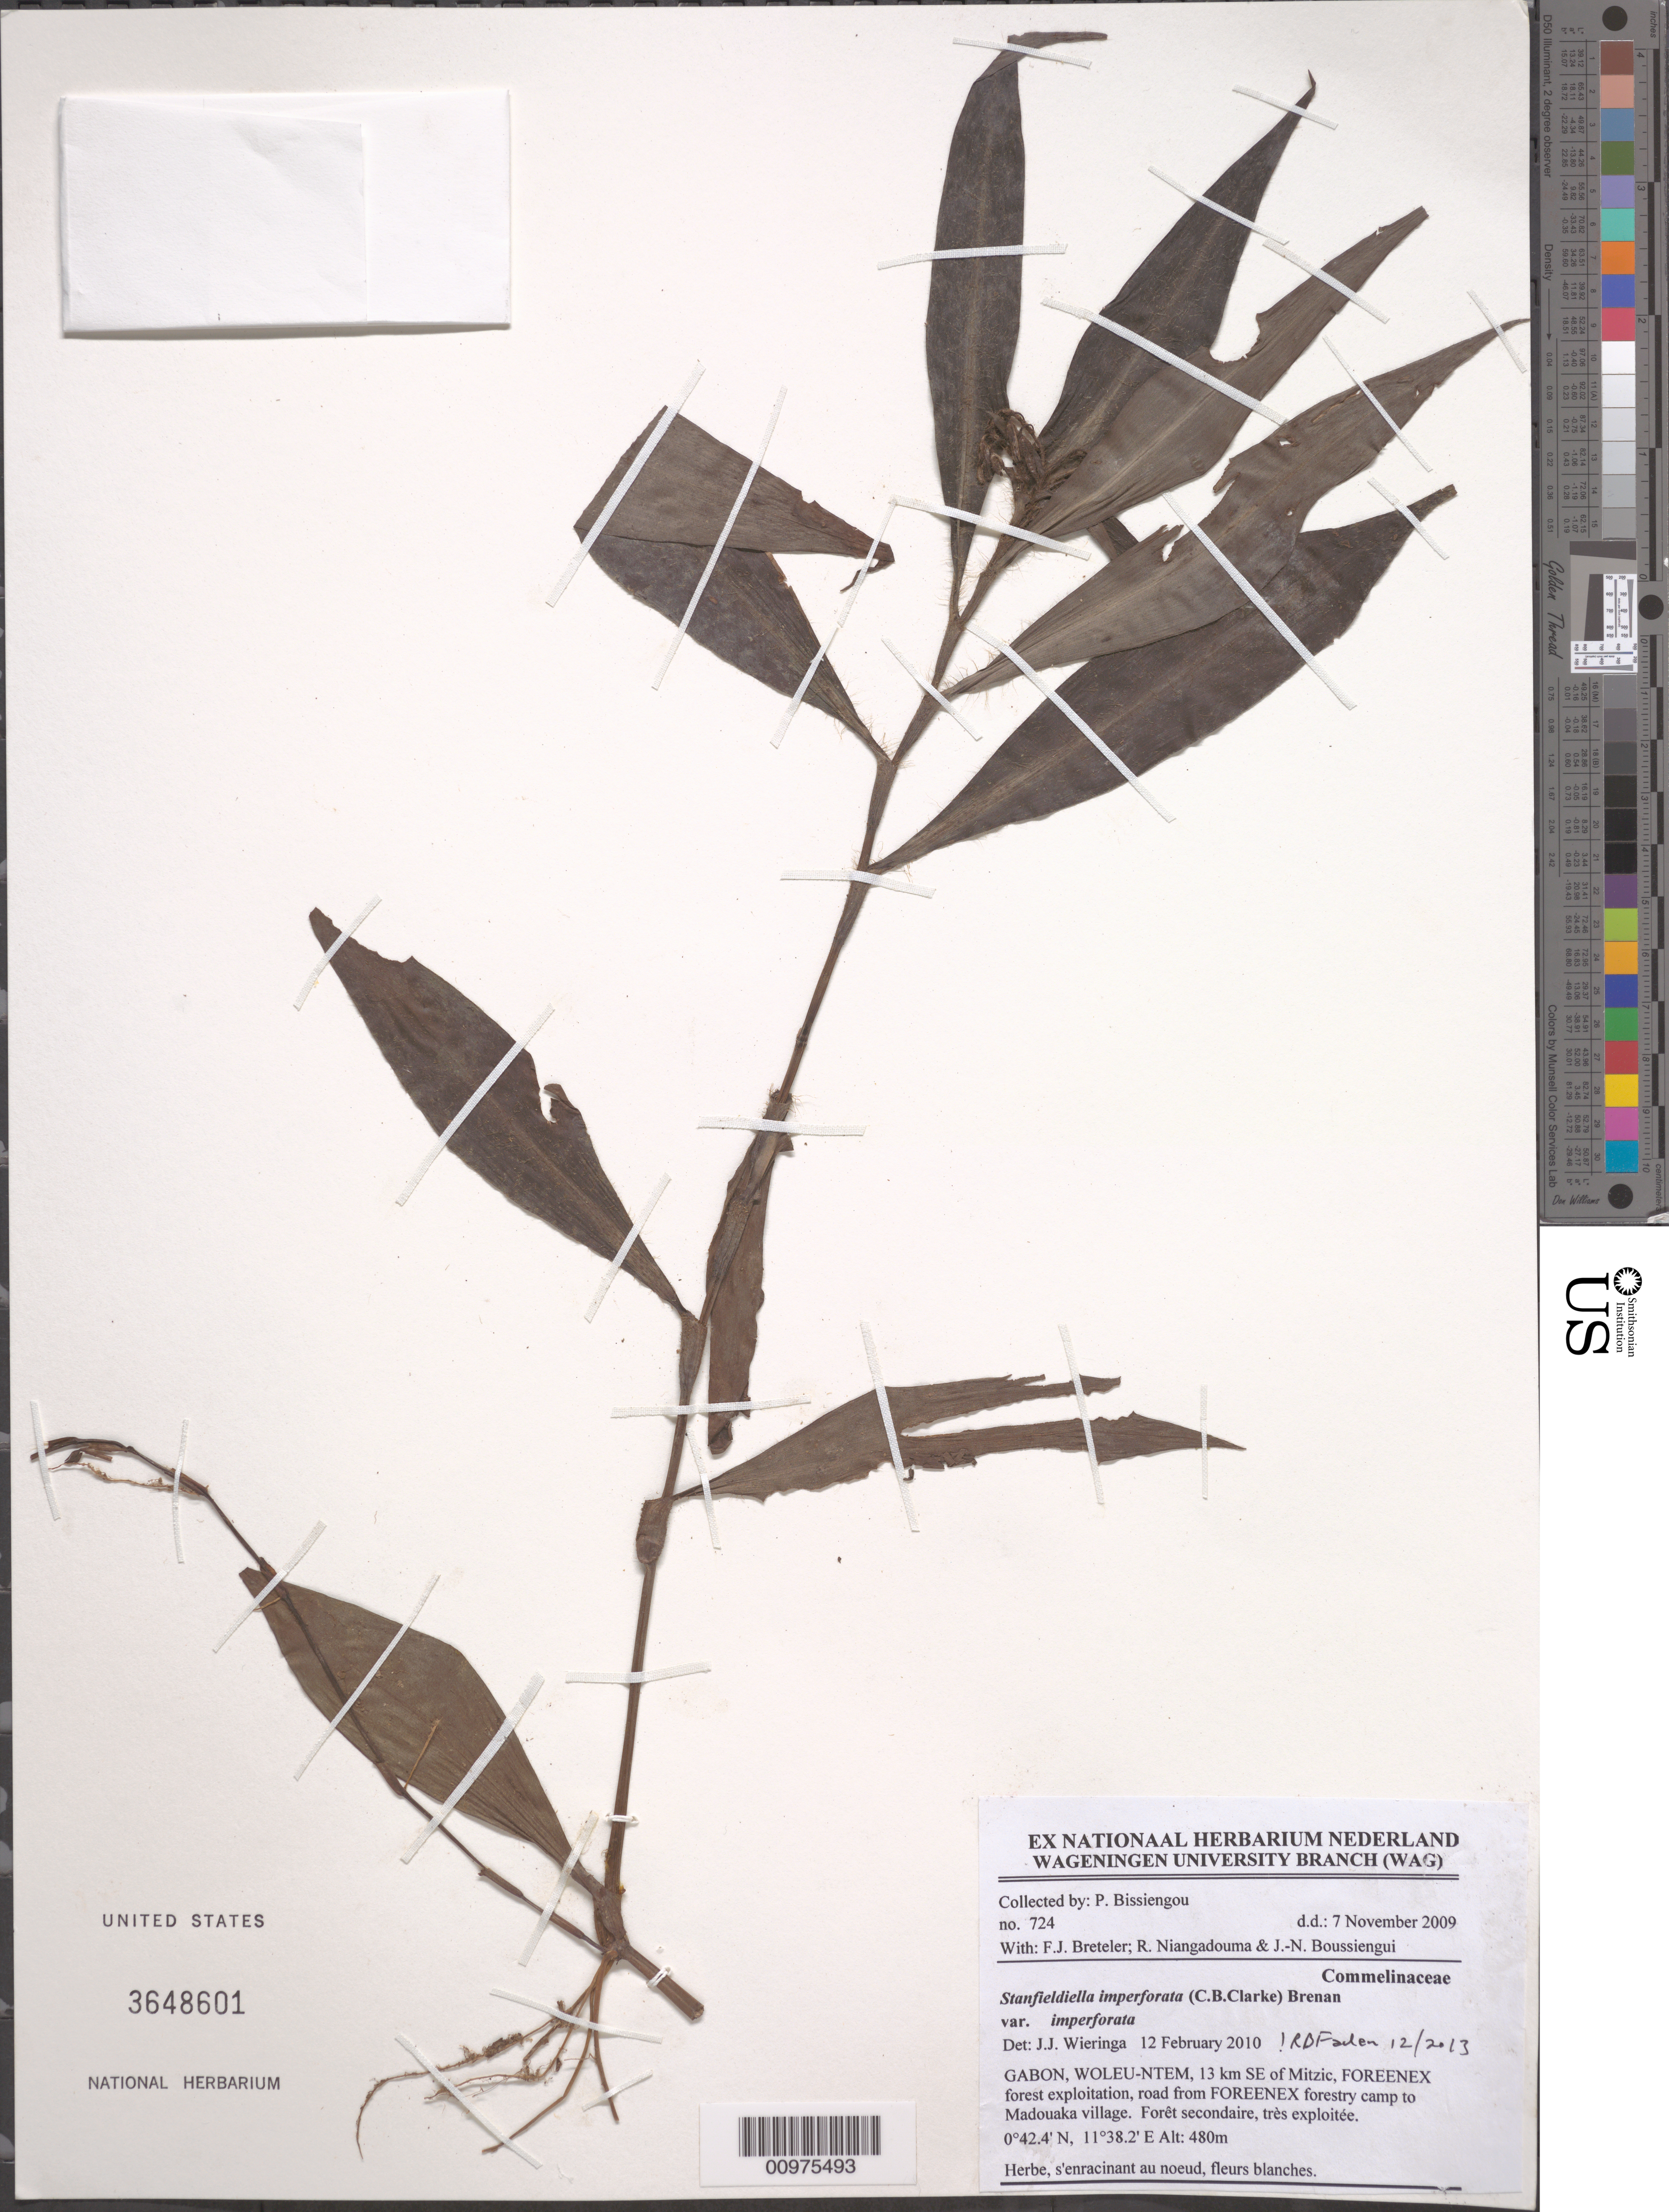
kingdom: Plantae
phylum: Tracheophyta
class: Liliopsida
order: Commelinales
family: Commelinaceae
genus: Stanfieldiella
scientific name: Stanfieldiella imperforata var. imperforata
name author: (C.B. Clarke) Brenan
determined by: Faden, Robert B., (US), Smithsonian Institution - National Museum of Natural History (UNITED STATES)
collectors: P. Bissiengou et al.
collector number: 724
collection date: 2009-11-07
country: Gabon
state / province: Woleu-Ntem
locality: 13 km SE of Mitzic, FOREENEX forest exploitation, road from FOREENEX forestry camp to Madouaka village.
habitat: Forêt secondaire, très exploitée.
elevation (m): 480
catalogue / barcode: US 3648601